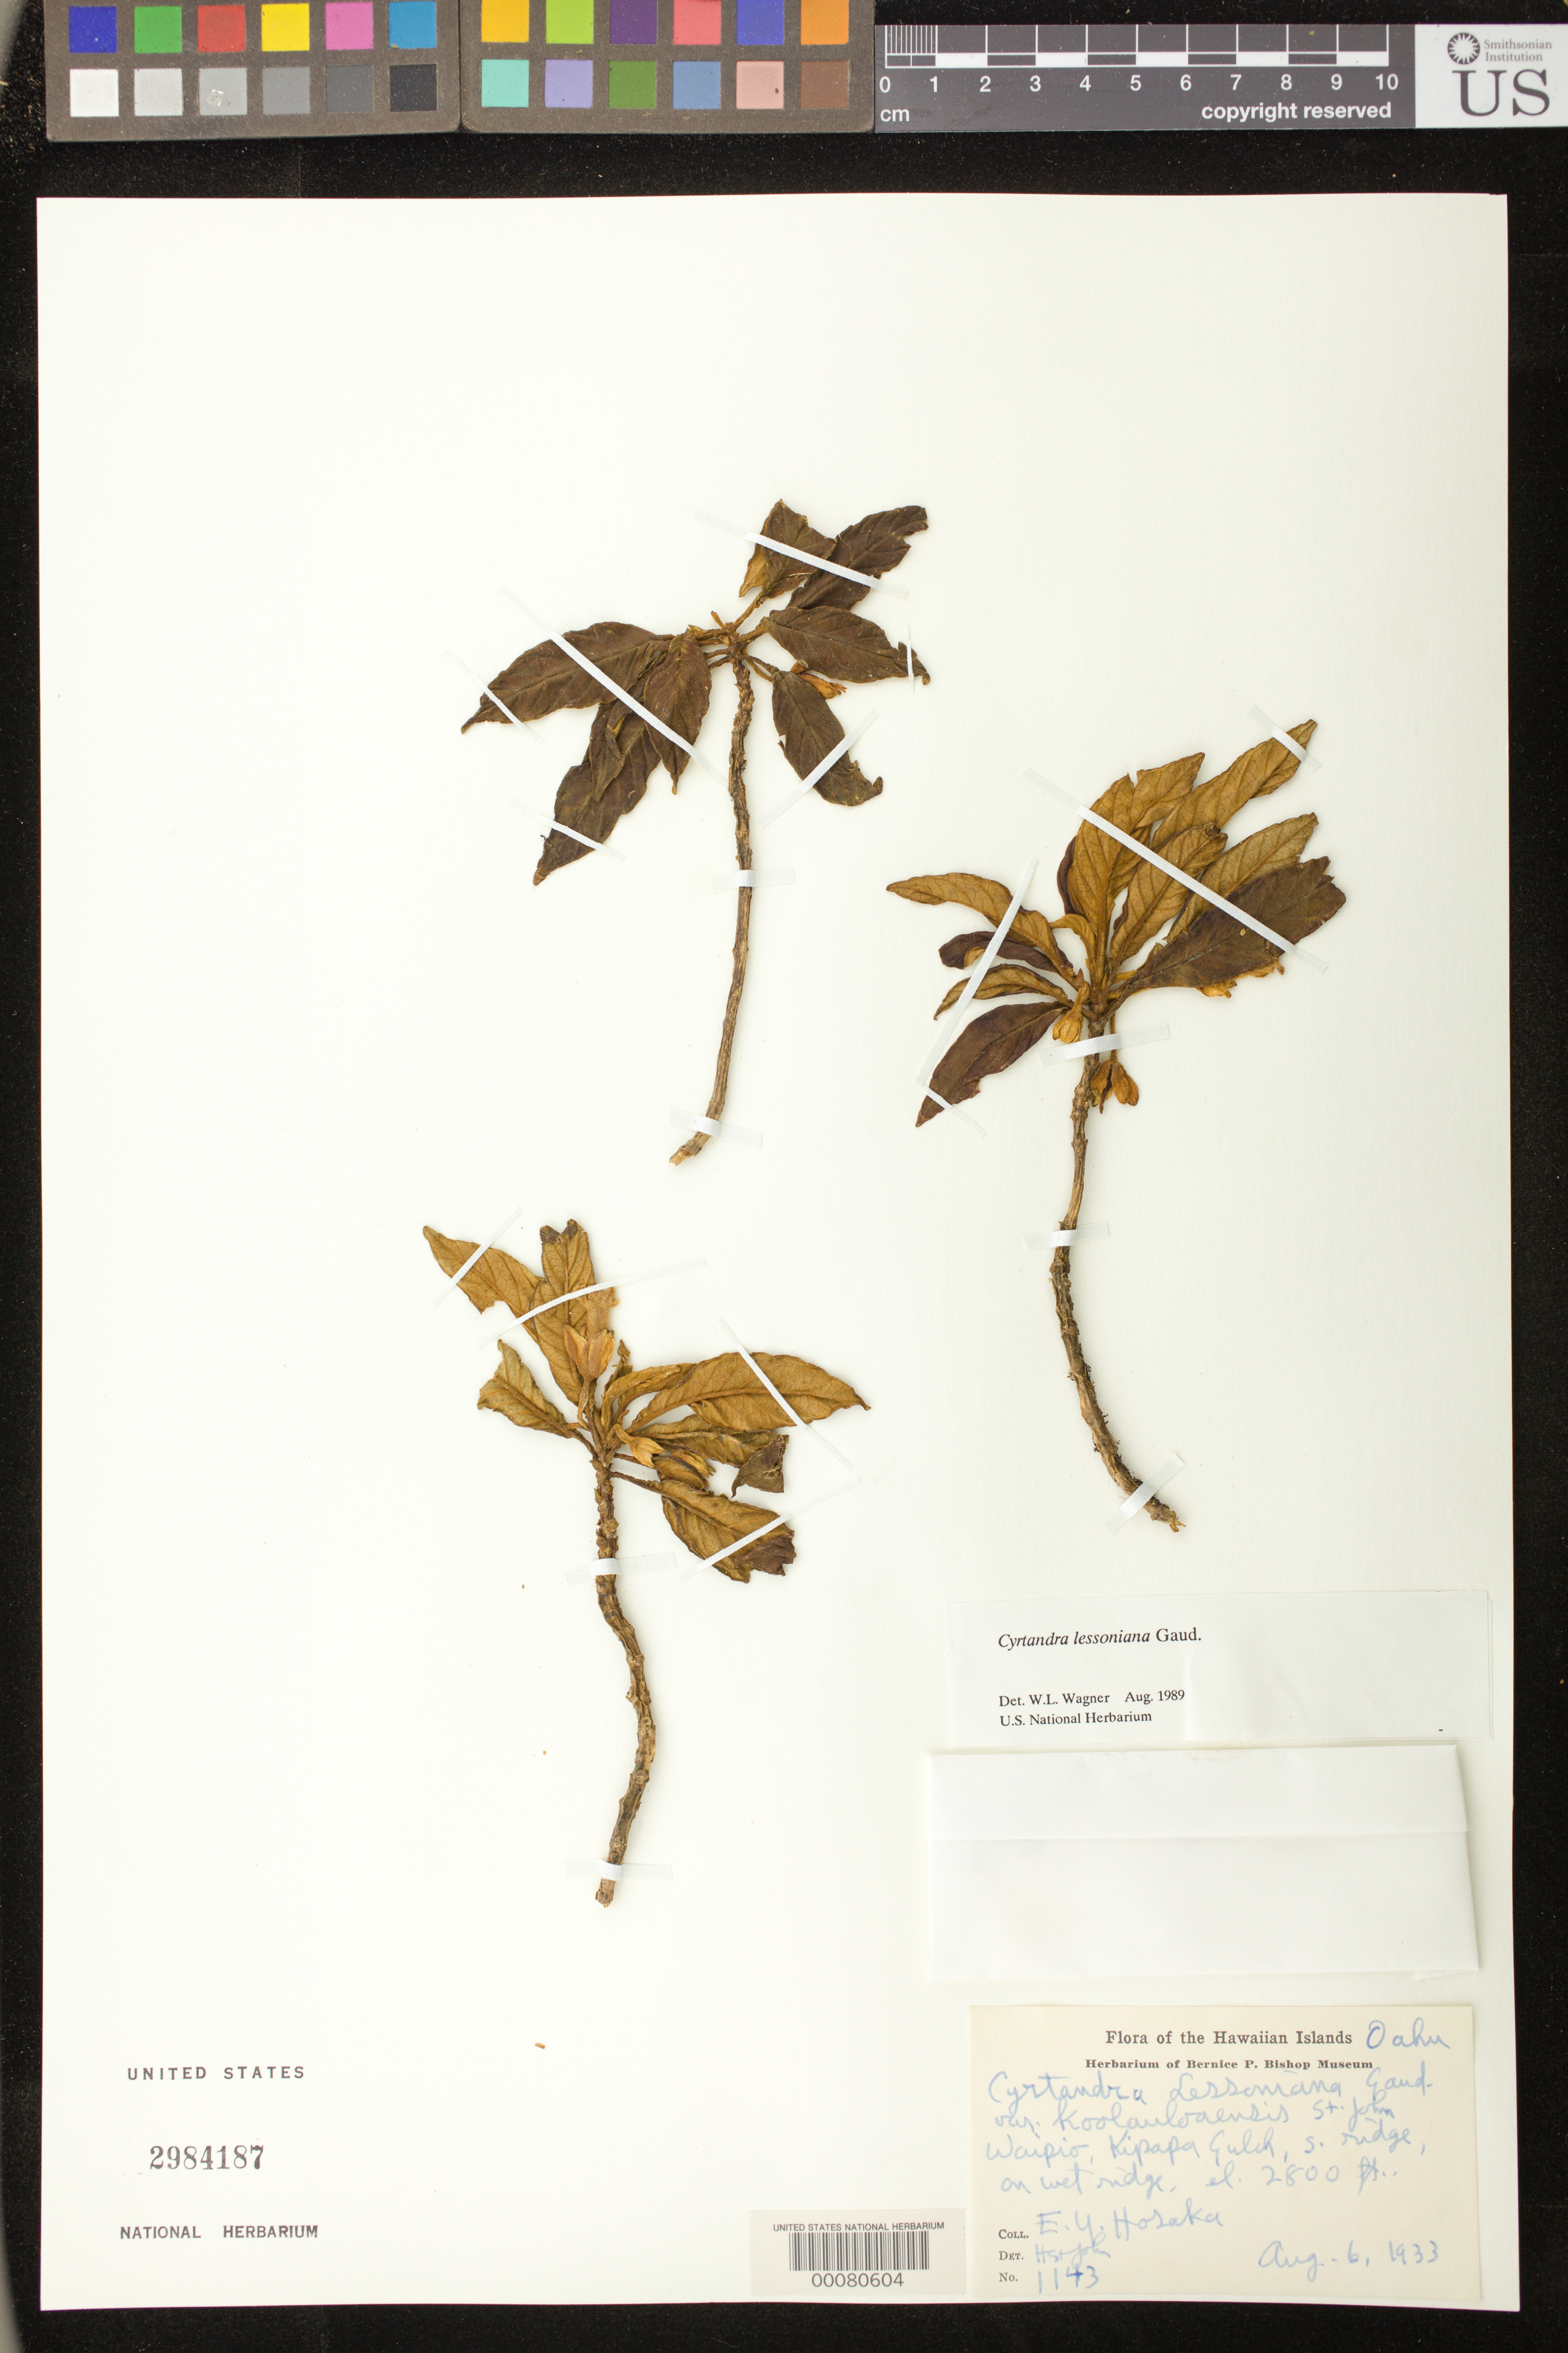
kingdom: Plantae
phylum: Tracheophyta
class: Magnoliopsida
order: Lamiales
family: Gesneriaceae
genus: Cyrtandra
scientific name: Cyrtandra lessoniana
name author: Gaudich.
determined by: St. John, H.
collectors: E. Y. Hosaka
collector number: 1143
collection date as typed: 06 Aug 1933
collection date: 1933-08-06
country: United States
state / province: Hawaii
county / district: Honolulu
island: Oahu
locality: Waipio, Kipapa gulch, S ridge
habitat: On wet ridge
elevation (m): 853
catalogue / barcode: US 2984187